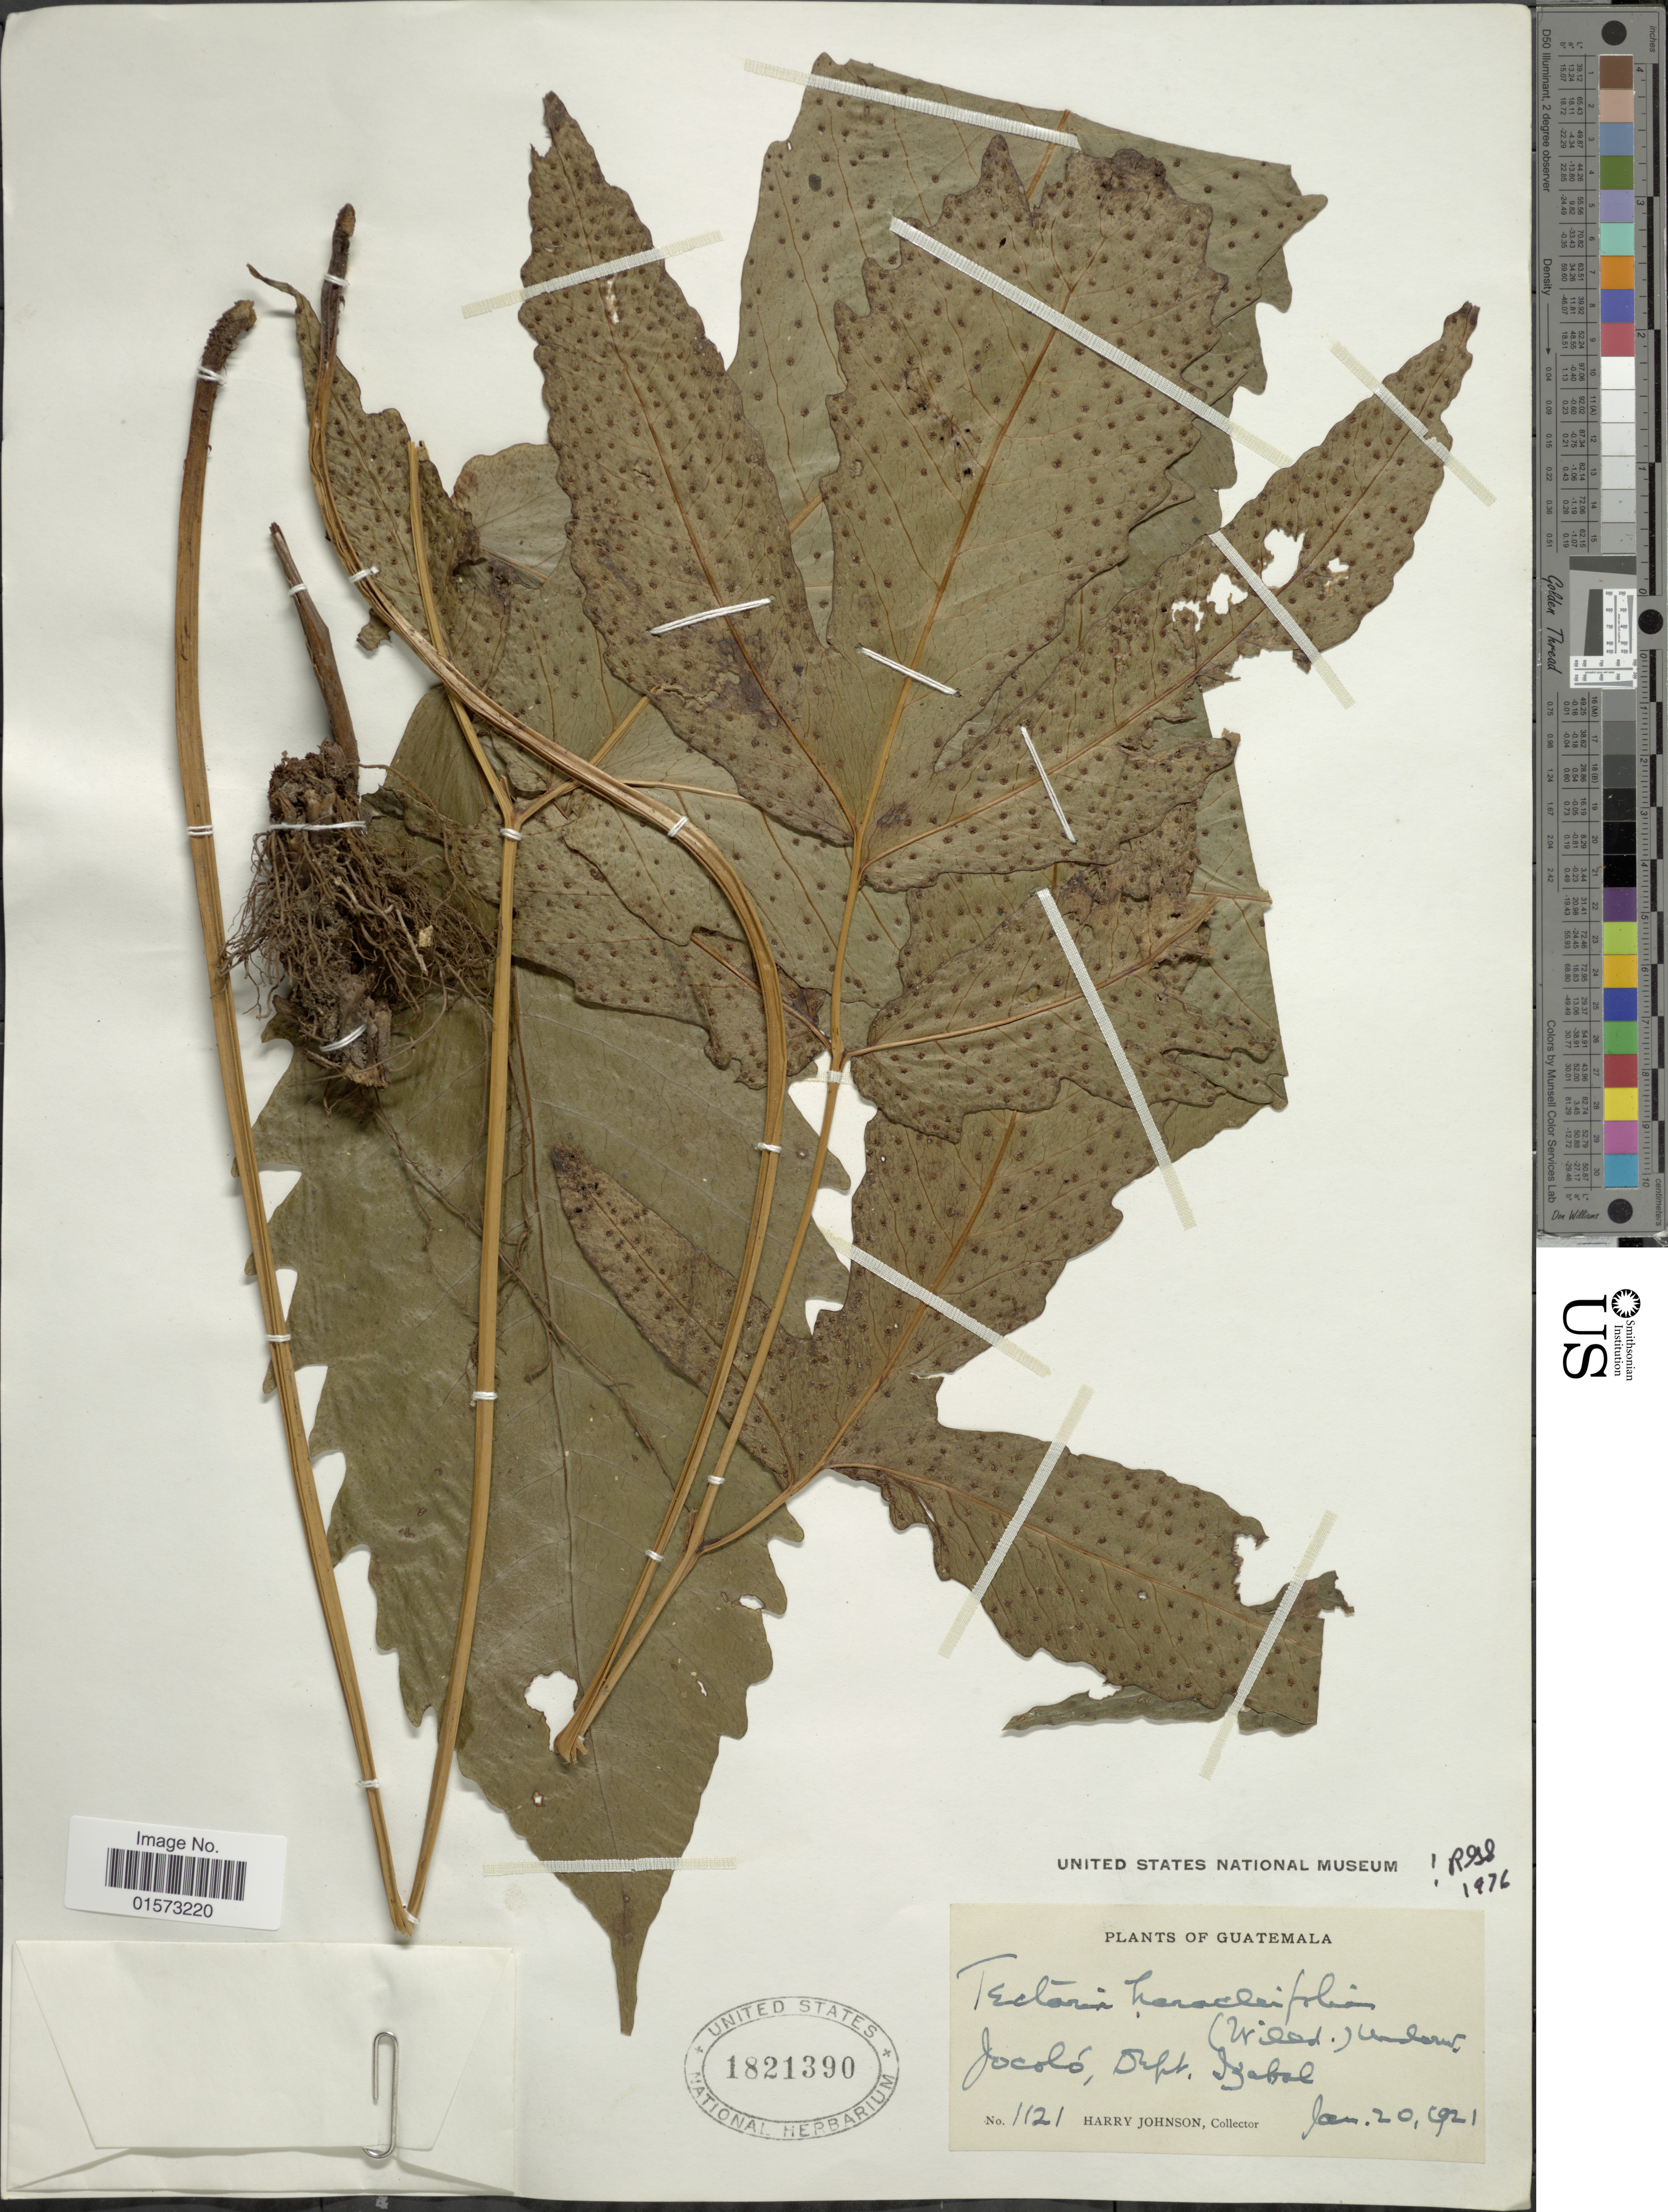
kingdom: Plantae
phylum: Tracheophyta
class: Polypodiopsida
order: Polypodiales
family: Tectariaceae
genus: Tectaria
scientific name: Tectaria heracleifolia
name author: (Willd.) Underw.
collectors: H. Johnson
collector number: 1121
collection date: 1921-01-20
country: Guatemala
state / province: Izabal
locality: Jocolo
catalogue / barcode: US 1821390